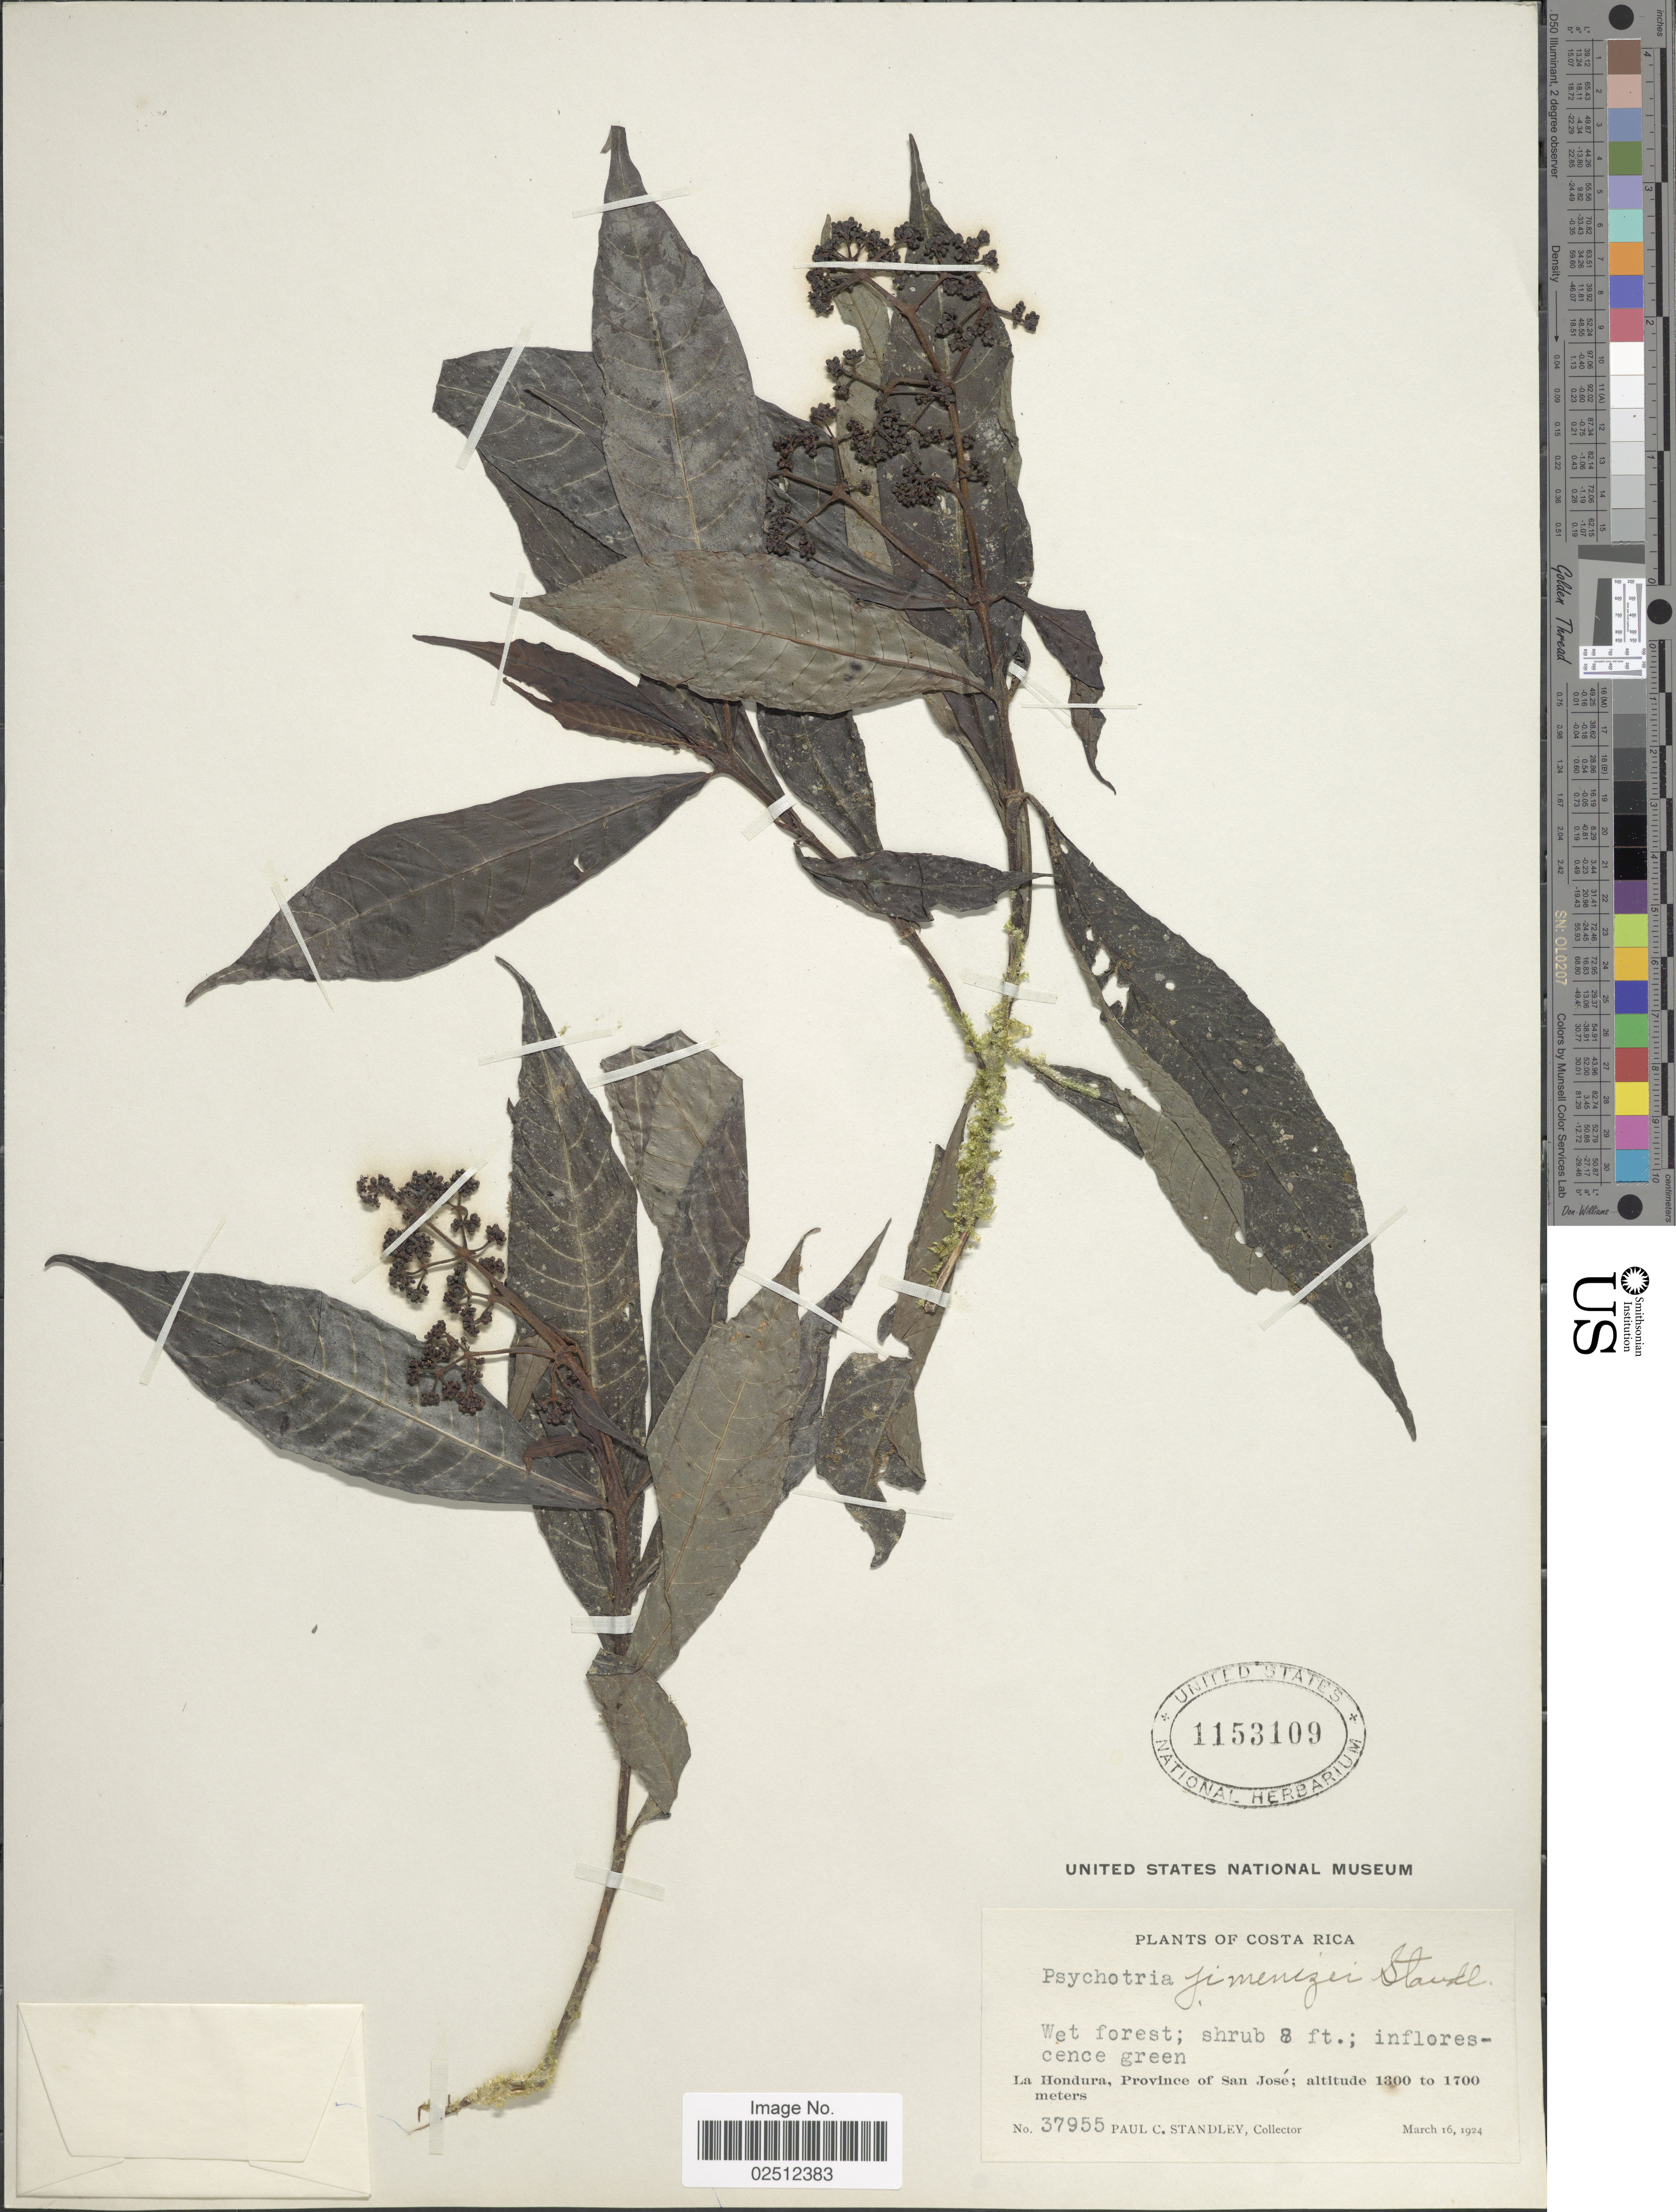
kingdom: Plantae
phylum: Tracheophyta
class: Magnoliopsida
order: Gentianales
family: Rubiaceae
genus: Psychotria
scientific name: Psychotria jimenezii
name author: Standl.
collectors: P. C. Standley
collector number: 37955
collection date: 1924-03-16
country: Costa Rica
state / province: San José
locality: La Hondura, Province of San Jose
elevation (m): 1300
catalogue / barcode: US 1153109